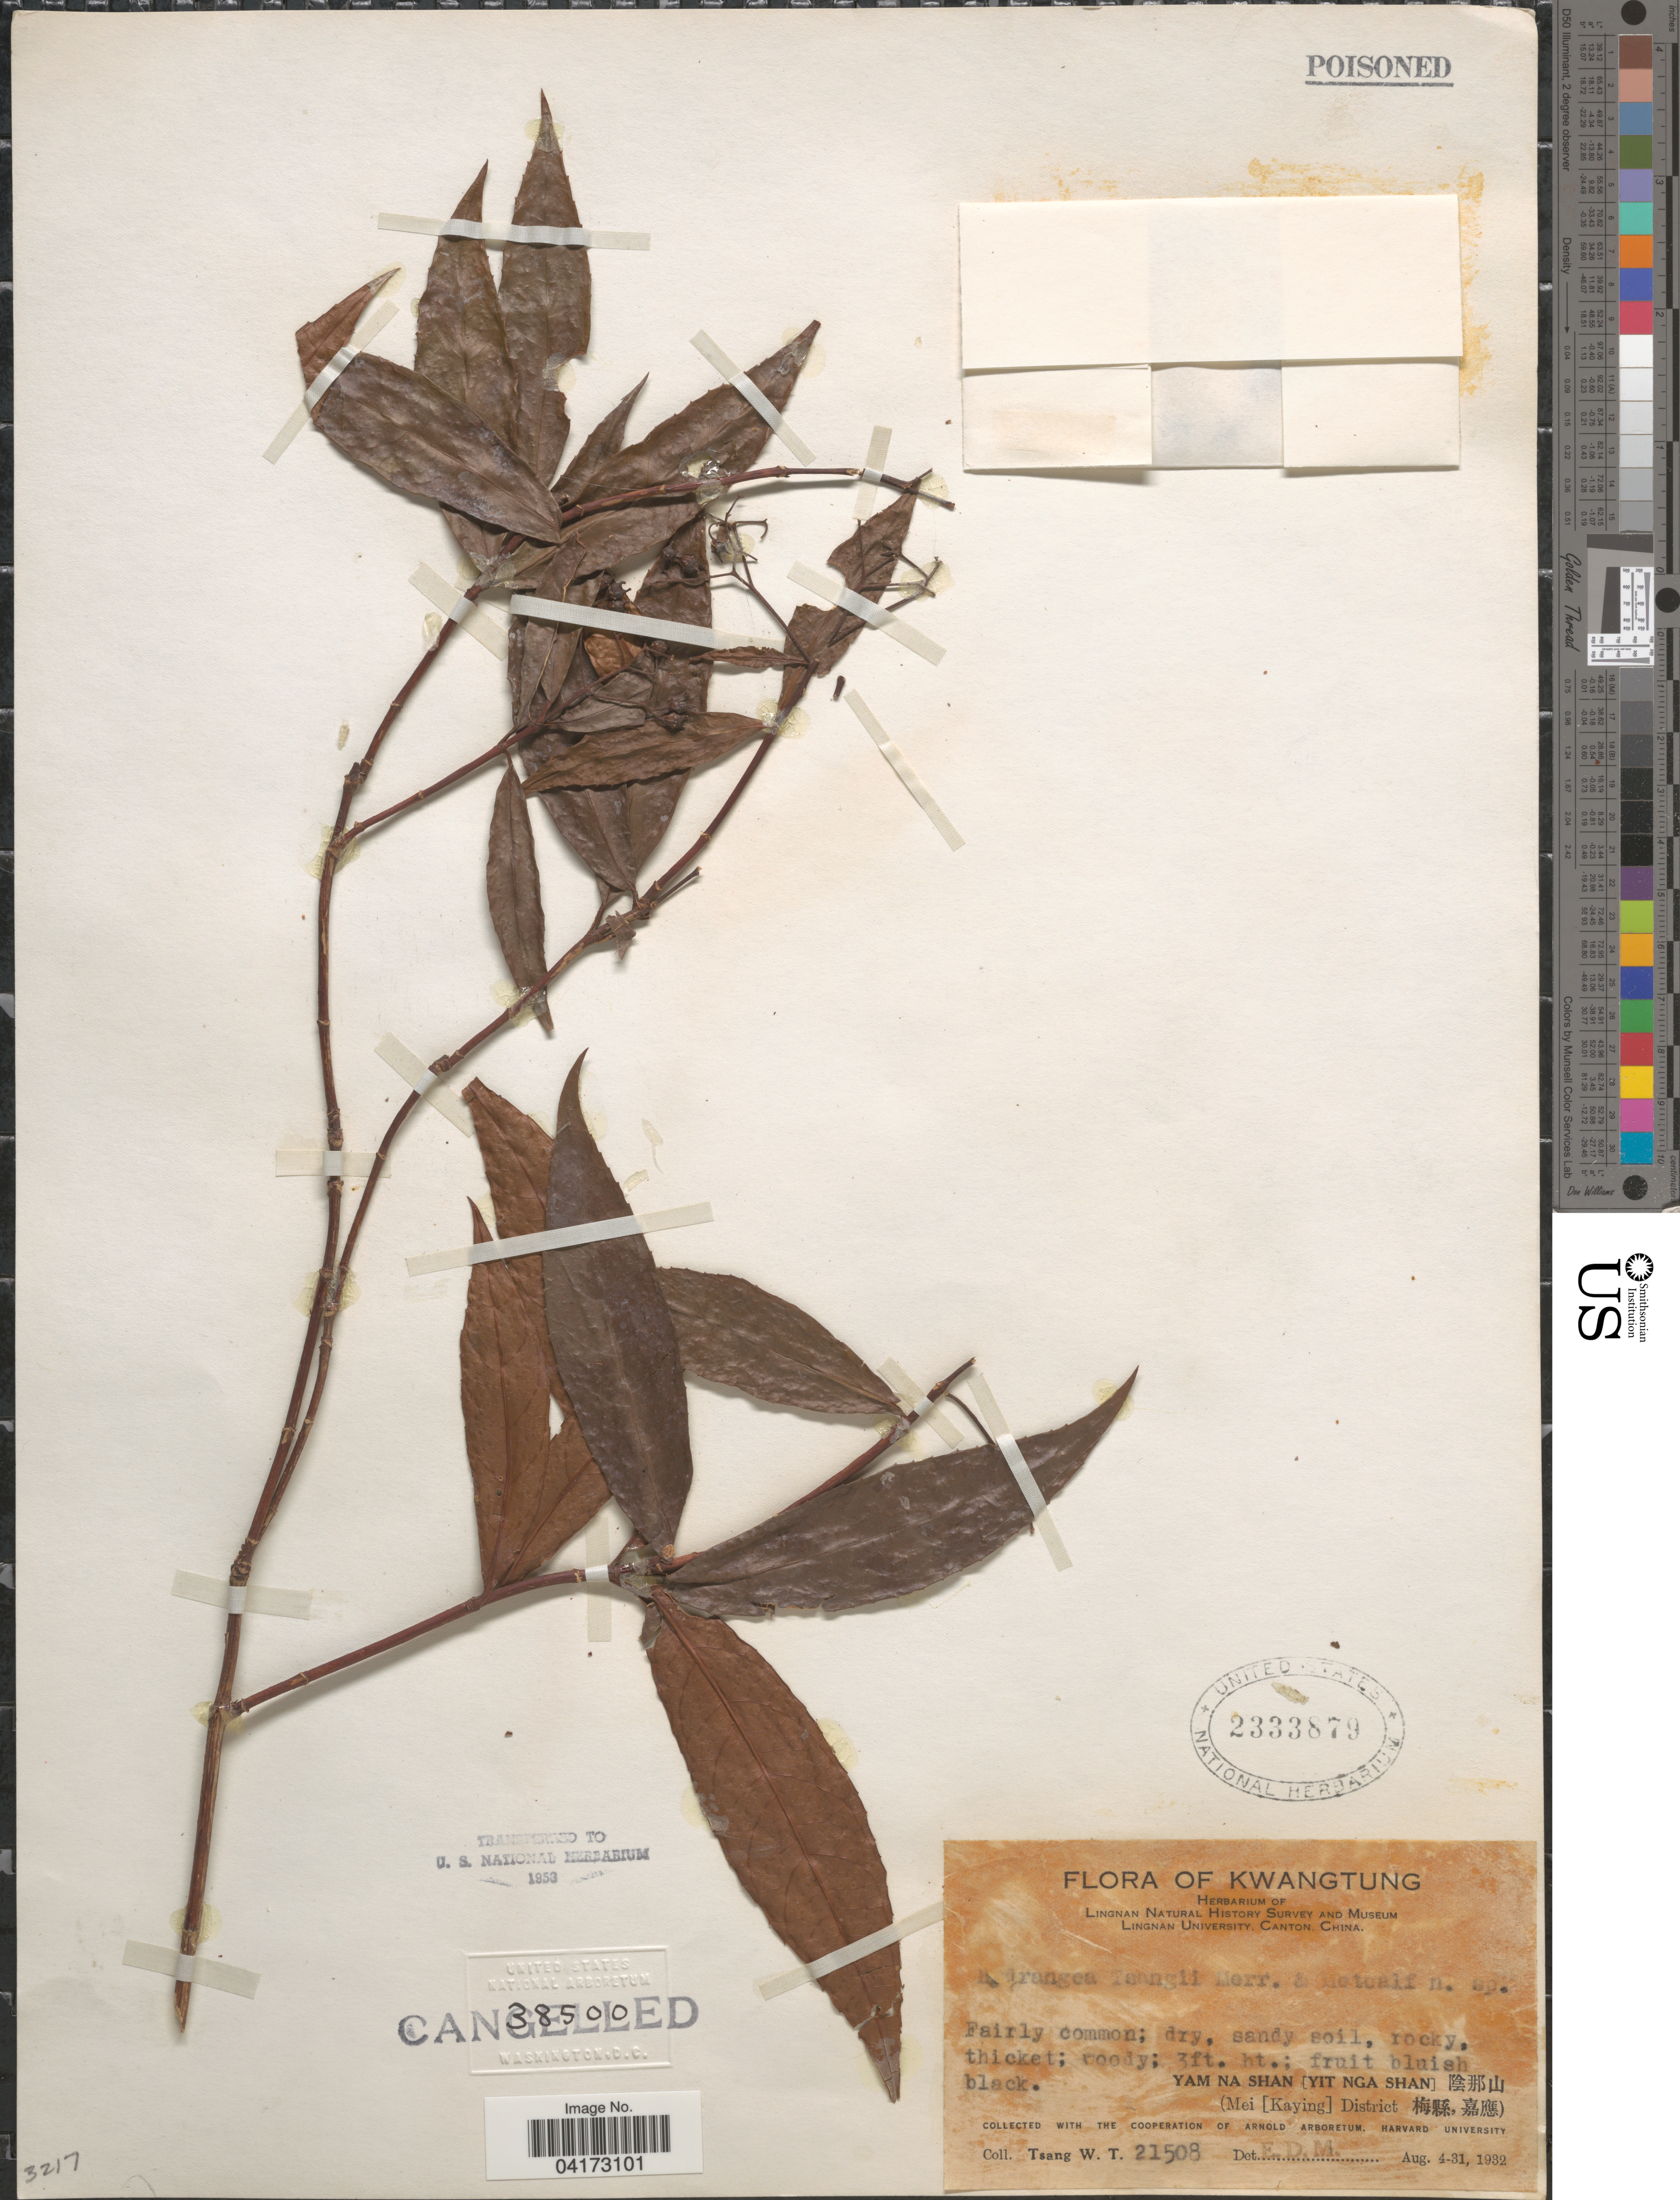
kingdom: Plantae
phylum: Tracheophyta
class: Magnoliopsida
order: Cornales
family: Hydrangeaceae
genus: Hydrangea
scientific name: Hydrangea tsangii Merr. & Metcalf sp. nov. ined.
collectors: W. T. Tsang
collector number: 21508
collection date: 1932-08-04/1932-08-31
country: China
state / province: Guangdong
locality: Kwangtung. Lingnan Natural History Survey. Yam Na Shan [Yit Nga Shan] [Foreign script] (Mei [Kaying] District [Foreign script]).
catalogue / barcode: US 2333879